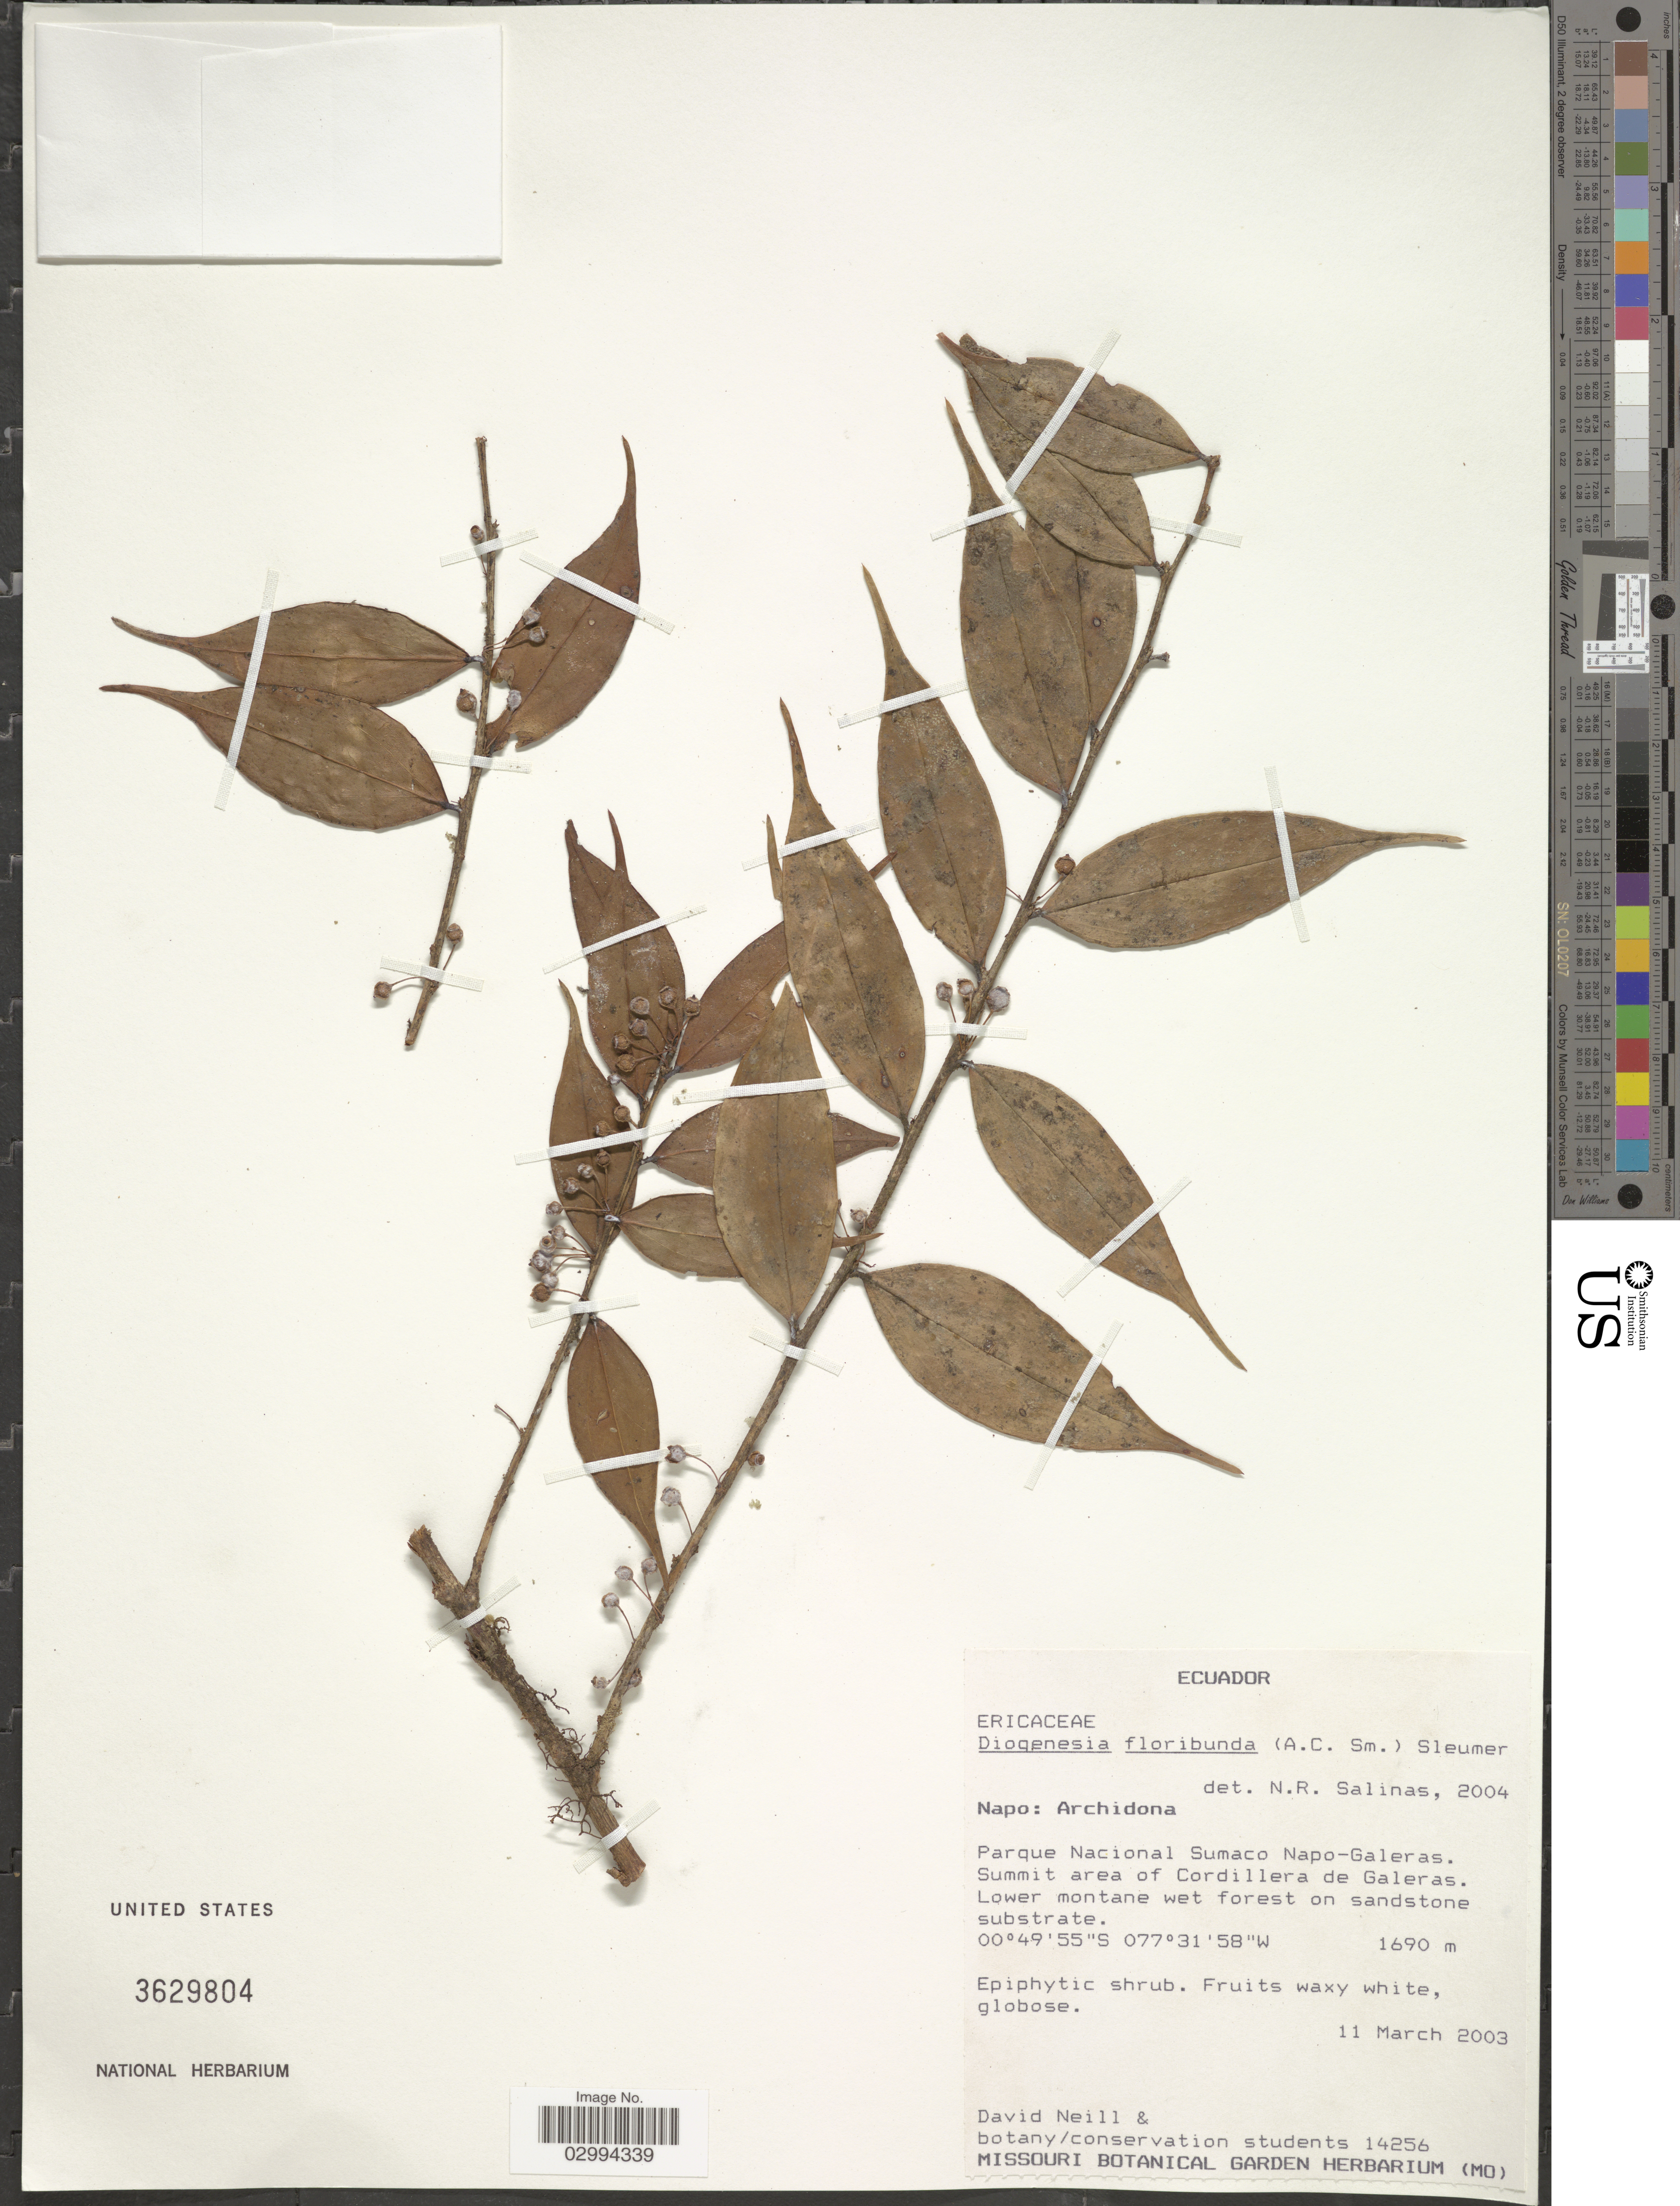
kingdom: Plantae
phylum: Tracheophyta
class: Magnoliopsida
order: Ericales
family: Ericaceae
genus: Diogenesia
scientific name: Diogenesia floribunda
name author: (A.C. Sm.) Sleumer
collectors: D. A. Neill & Botany/conservation students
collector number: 14256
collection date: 2003-03-11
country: Ecuador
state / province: Napo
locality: Archidona, Parque Nacional Sumaco Napo-Galeras. Summit area of Cordillera de Galeras.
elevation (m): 1690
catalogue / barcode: US 3629804